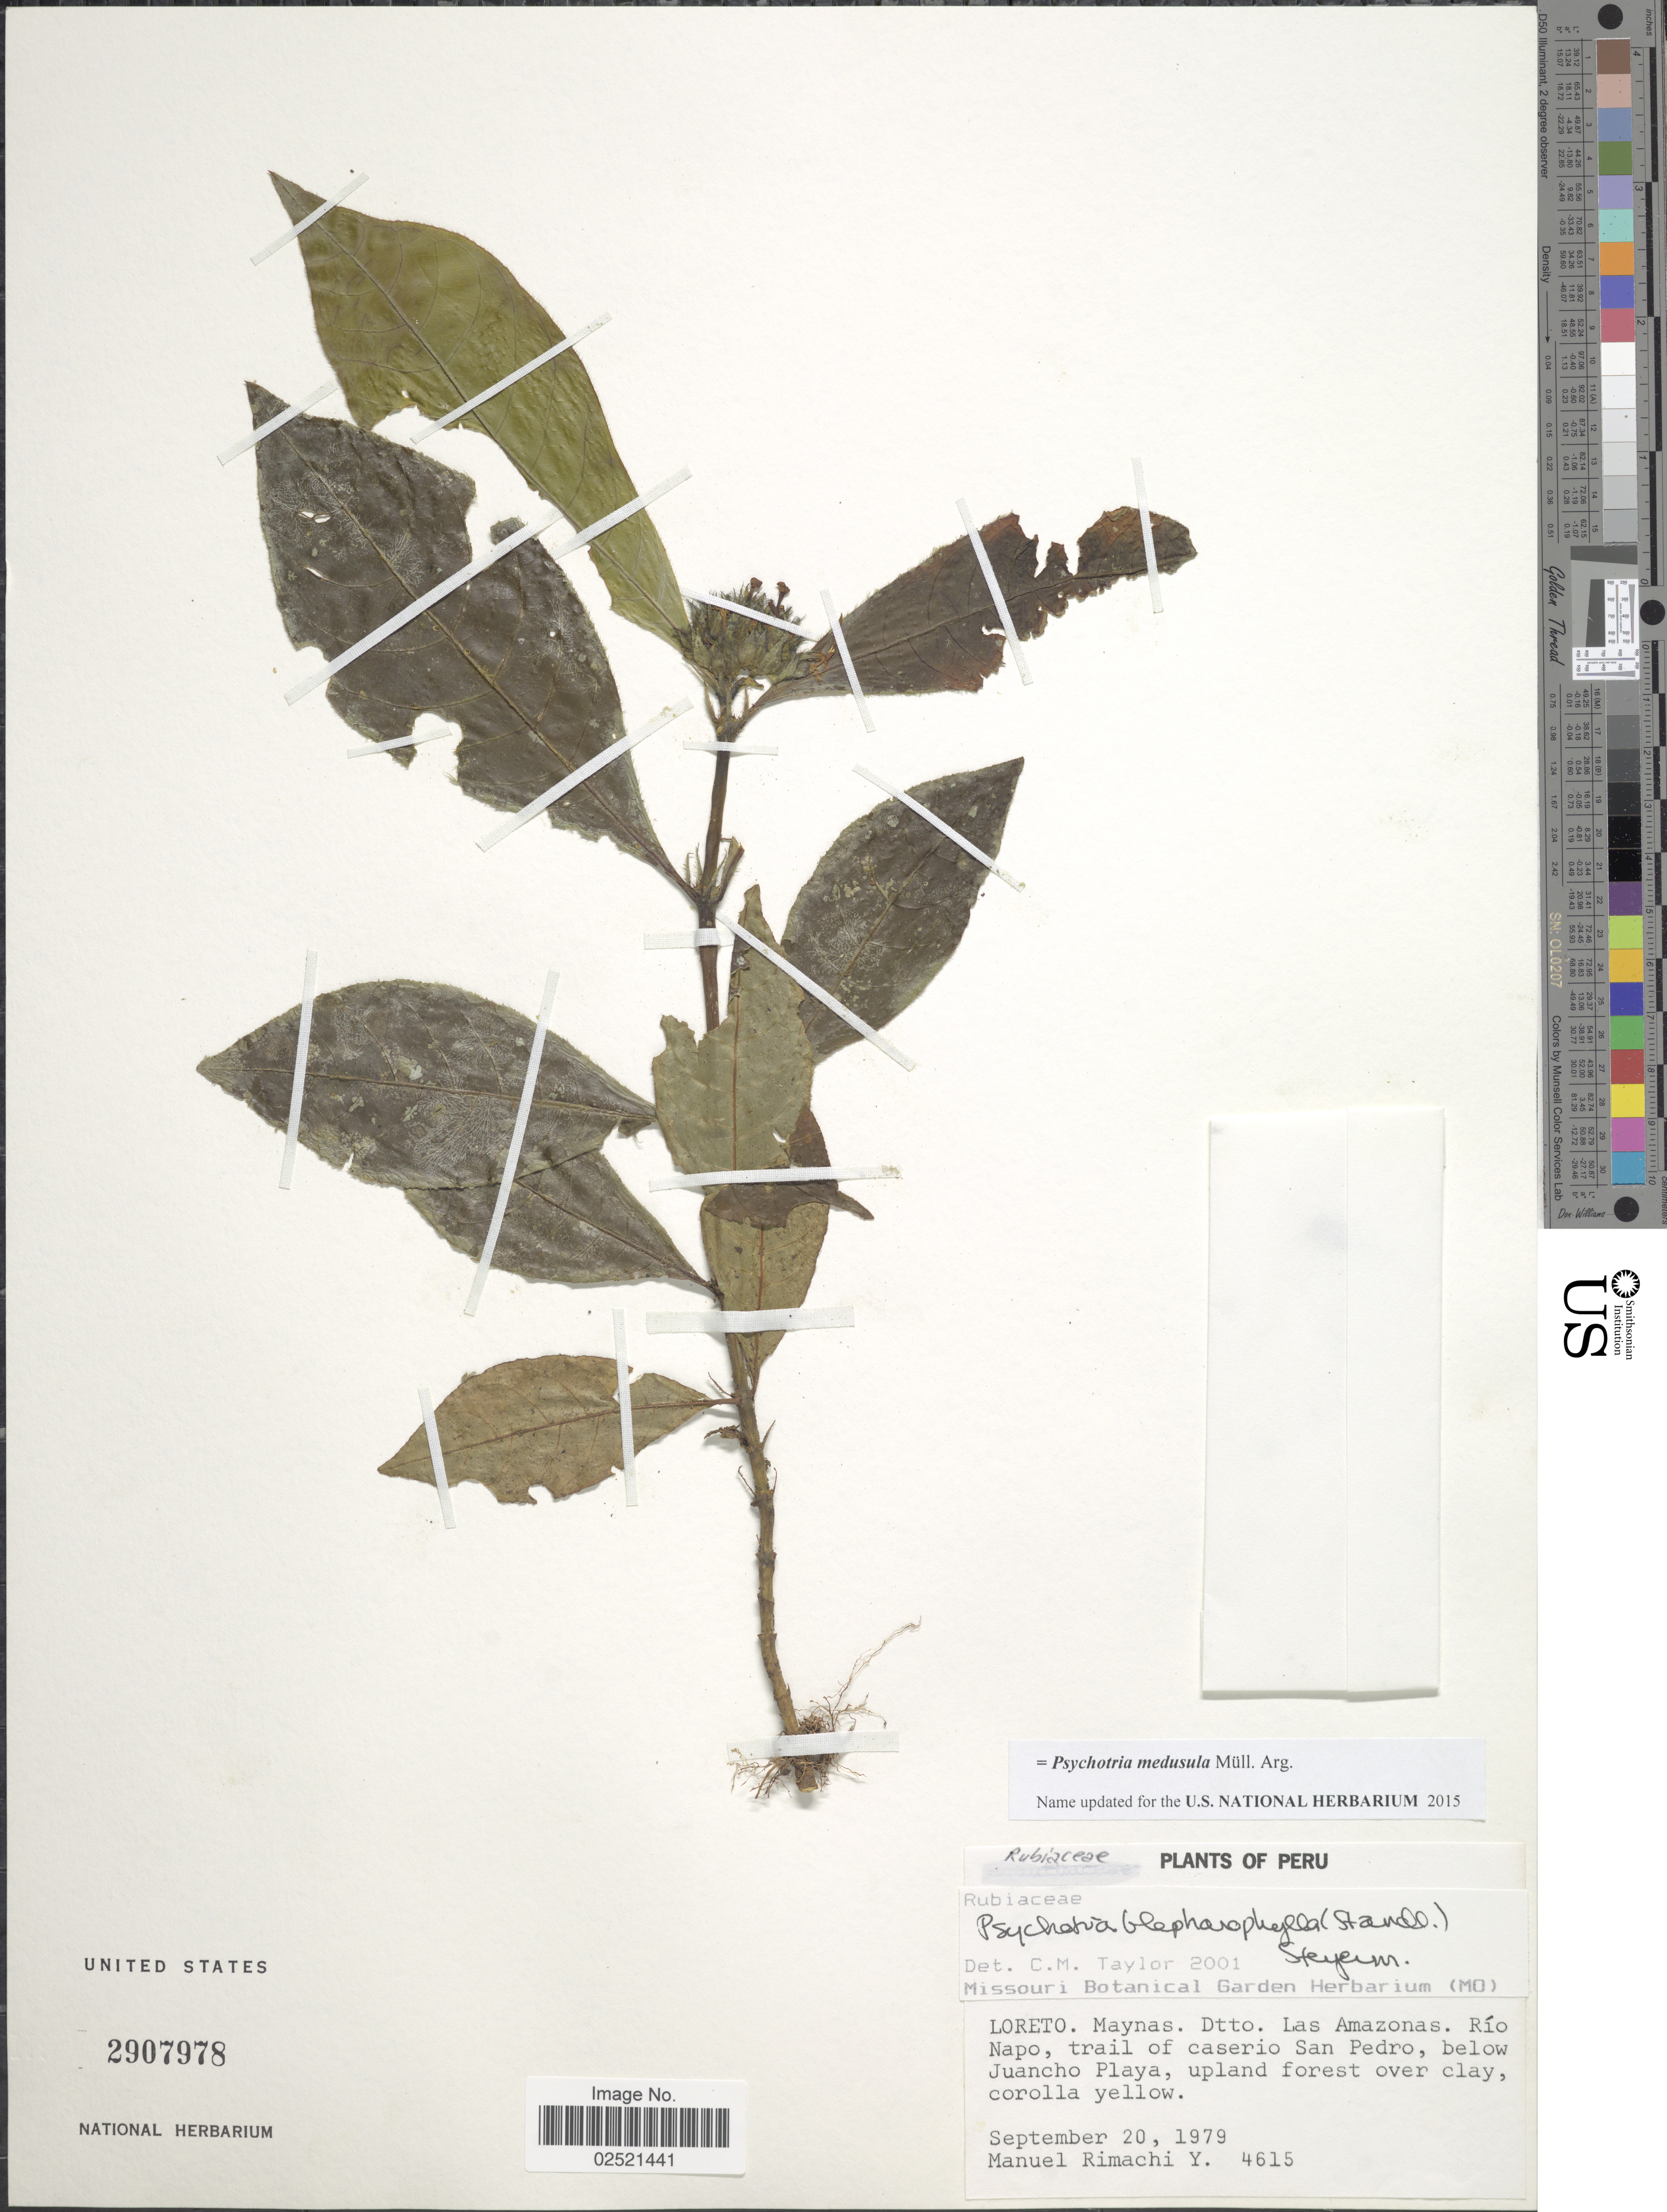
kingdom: Plantae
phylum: Tracheophyta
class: Magnoliopsida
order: Gentianales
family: Rubiaceae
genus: Psychotria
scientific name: Psychotria medusula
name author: Müll. Arg.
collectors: M. Rimachi Y.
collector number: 4615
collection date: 1979-09-20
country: Peru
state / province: Loreto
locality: Maynas, Dtto. Las Amazonas, Rio Napo, trail of caserio San Pedro, below Juancho Playa.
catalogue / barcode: US 2907978